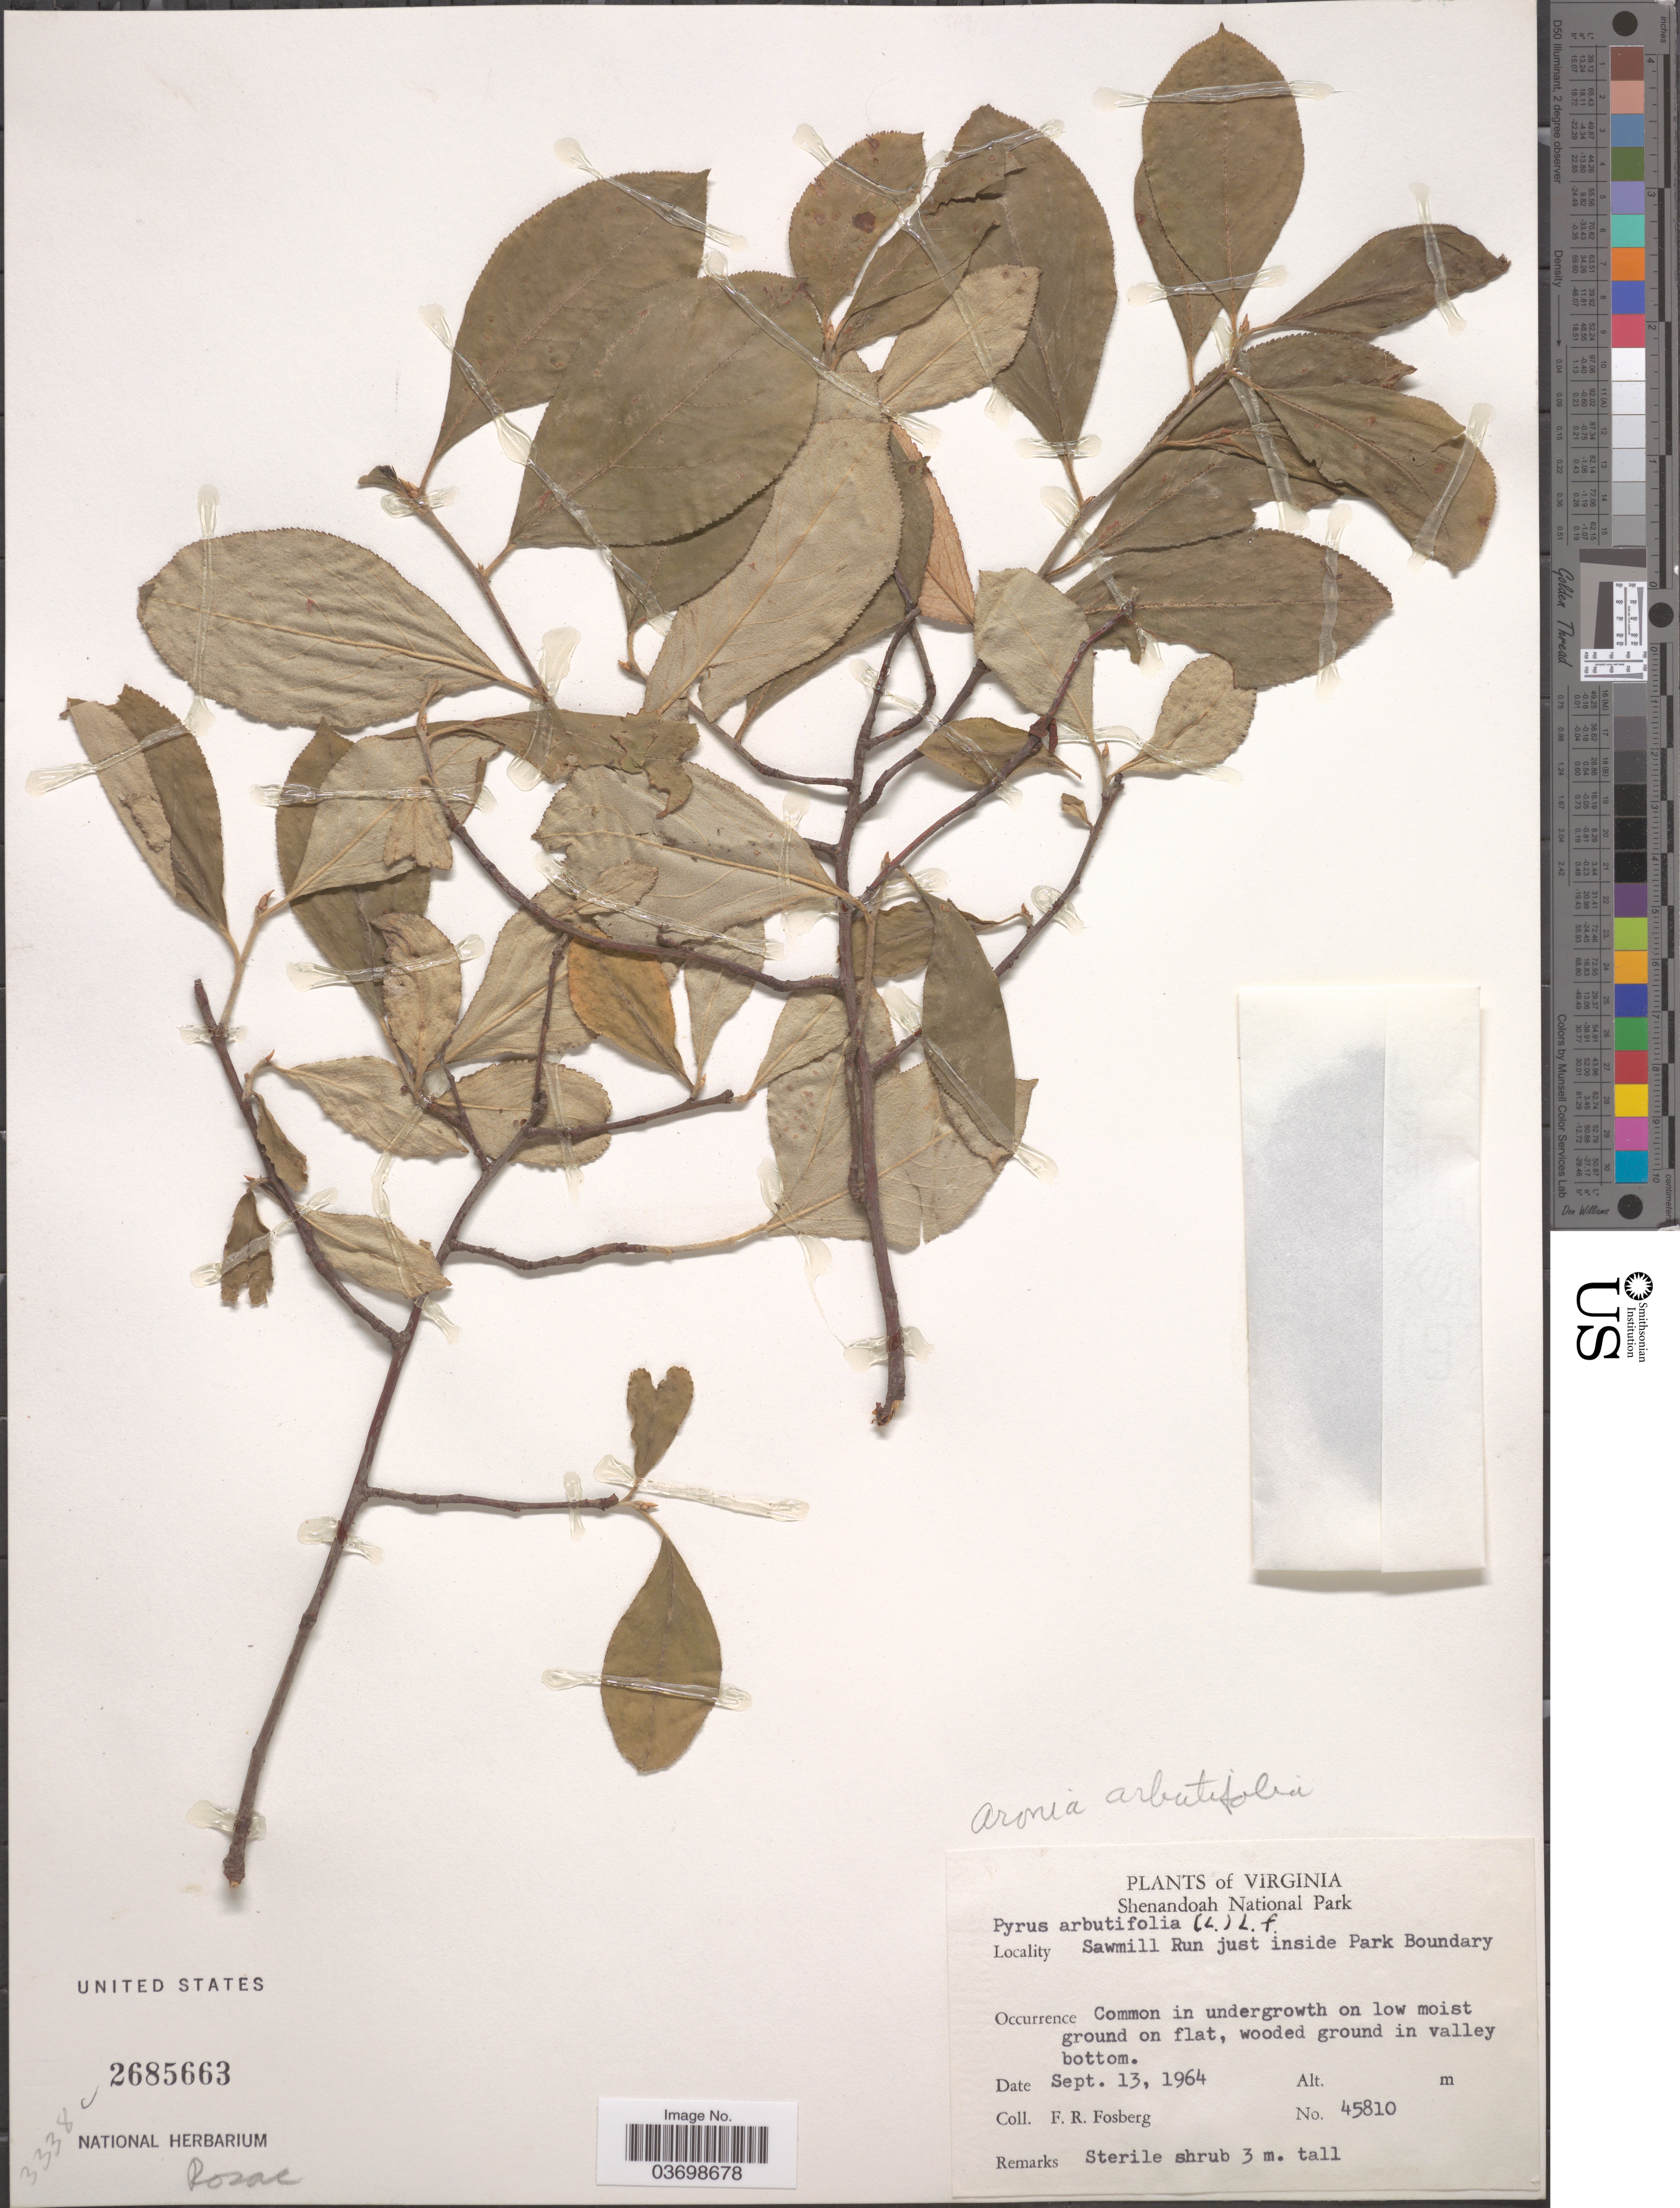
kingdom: Plantae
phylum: Tracheophyta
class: Magnoliopsida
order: Rosales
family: Rosaceae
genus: Aronia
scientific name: Aronia arbutifolia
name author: (L.) Pers.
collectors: F. R. Fosberg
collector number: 45810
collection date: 1964-09-13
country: United States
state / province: Virginia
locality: Shenandoah National Park. Sawmill Run just inside Park Boundary.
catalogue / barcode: US 2685663